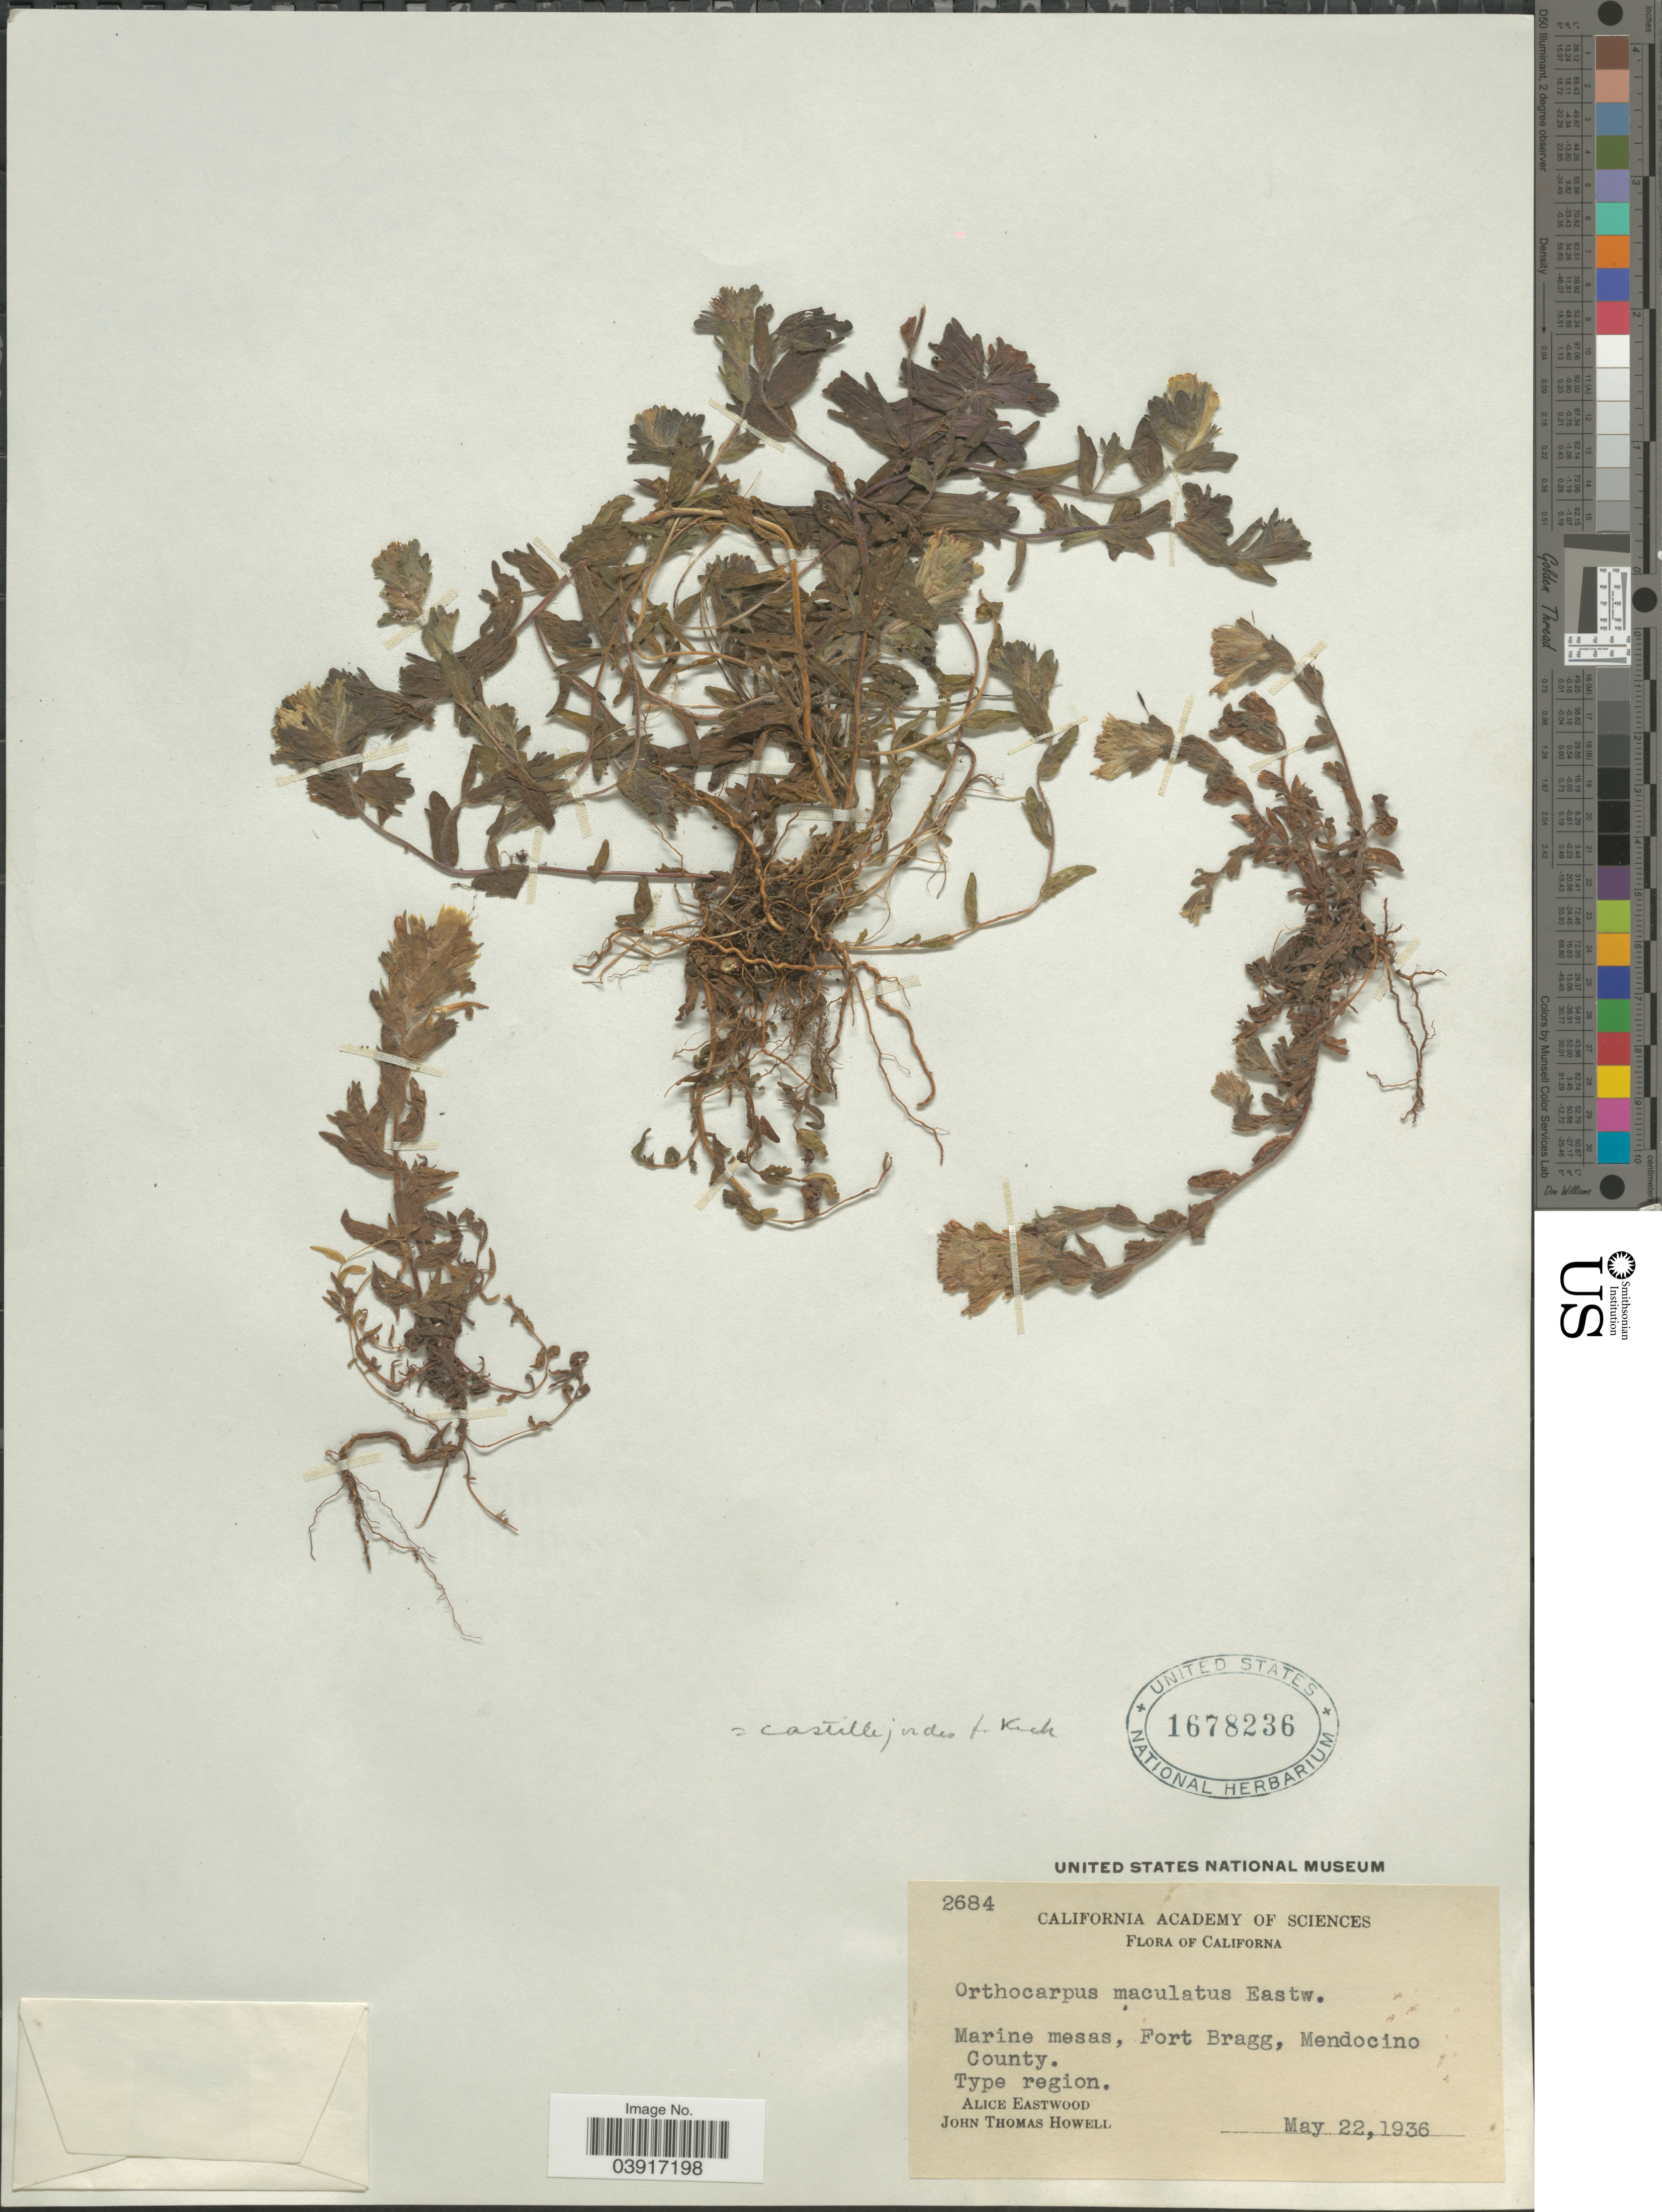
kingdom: Plantae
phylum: Tracheophyta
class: Magnoliopsida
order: Lamiales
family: Orobanchaceae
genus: Orthocarpus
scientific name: Orthocarpus castillejoides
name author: Benth.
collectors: A. Eastwood & J. T. Howell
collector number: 2684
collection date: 1936-05-22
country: United States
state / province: California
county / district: Mendocino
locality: Marine mesas, Fort Bragg, Mendocino County.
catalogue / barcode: US 1678236